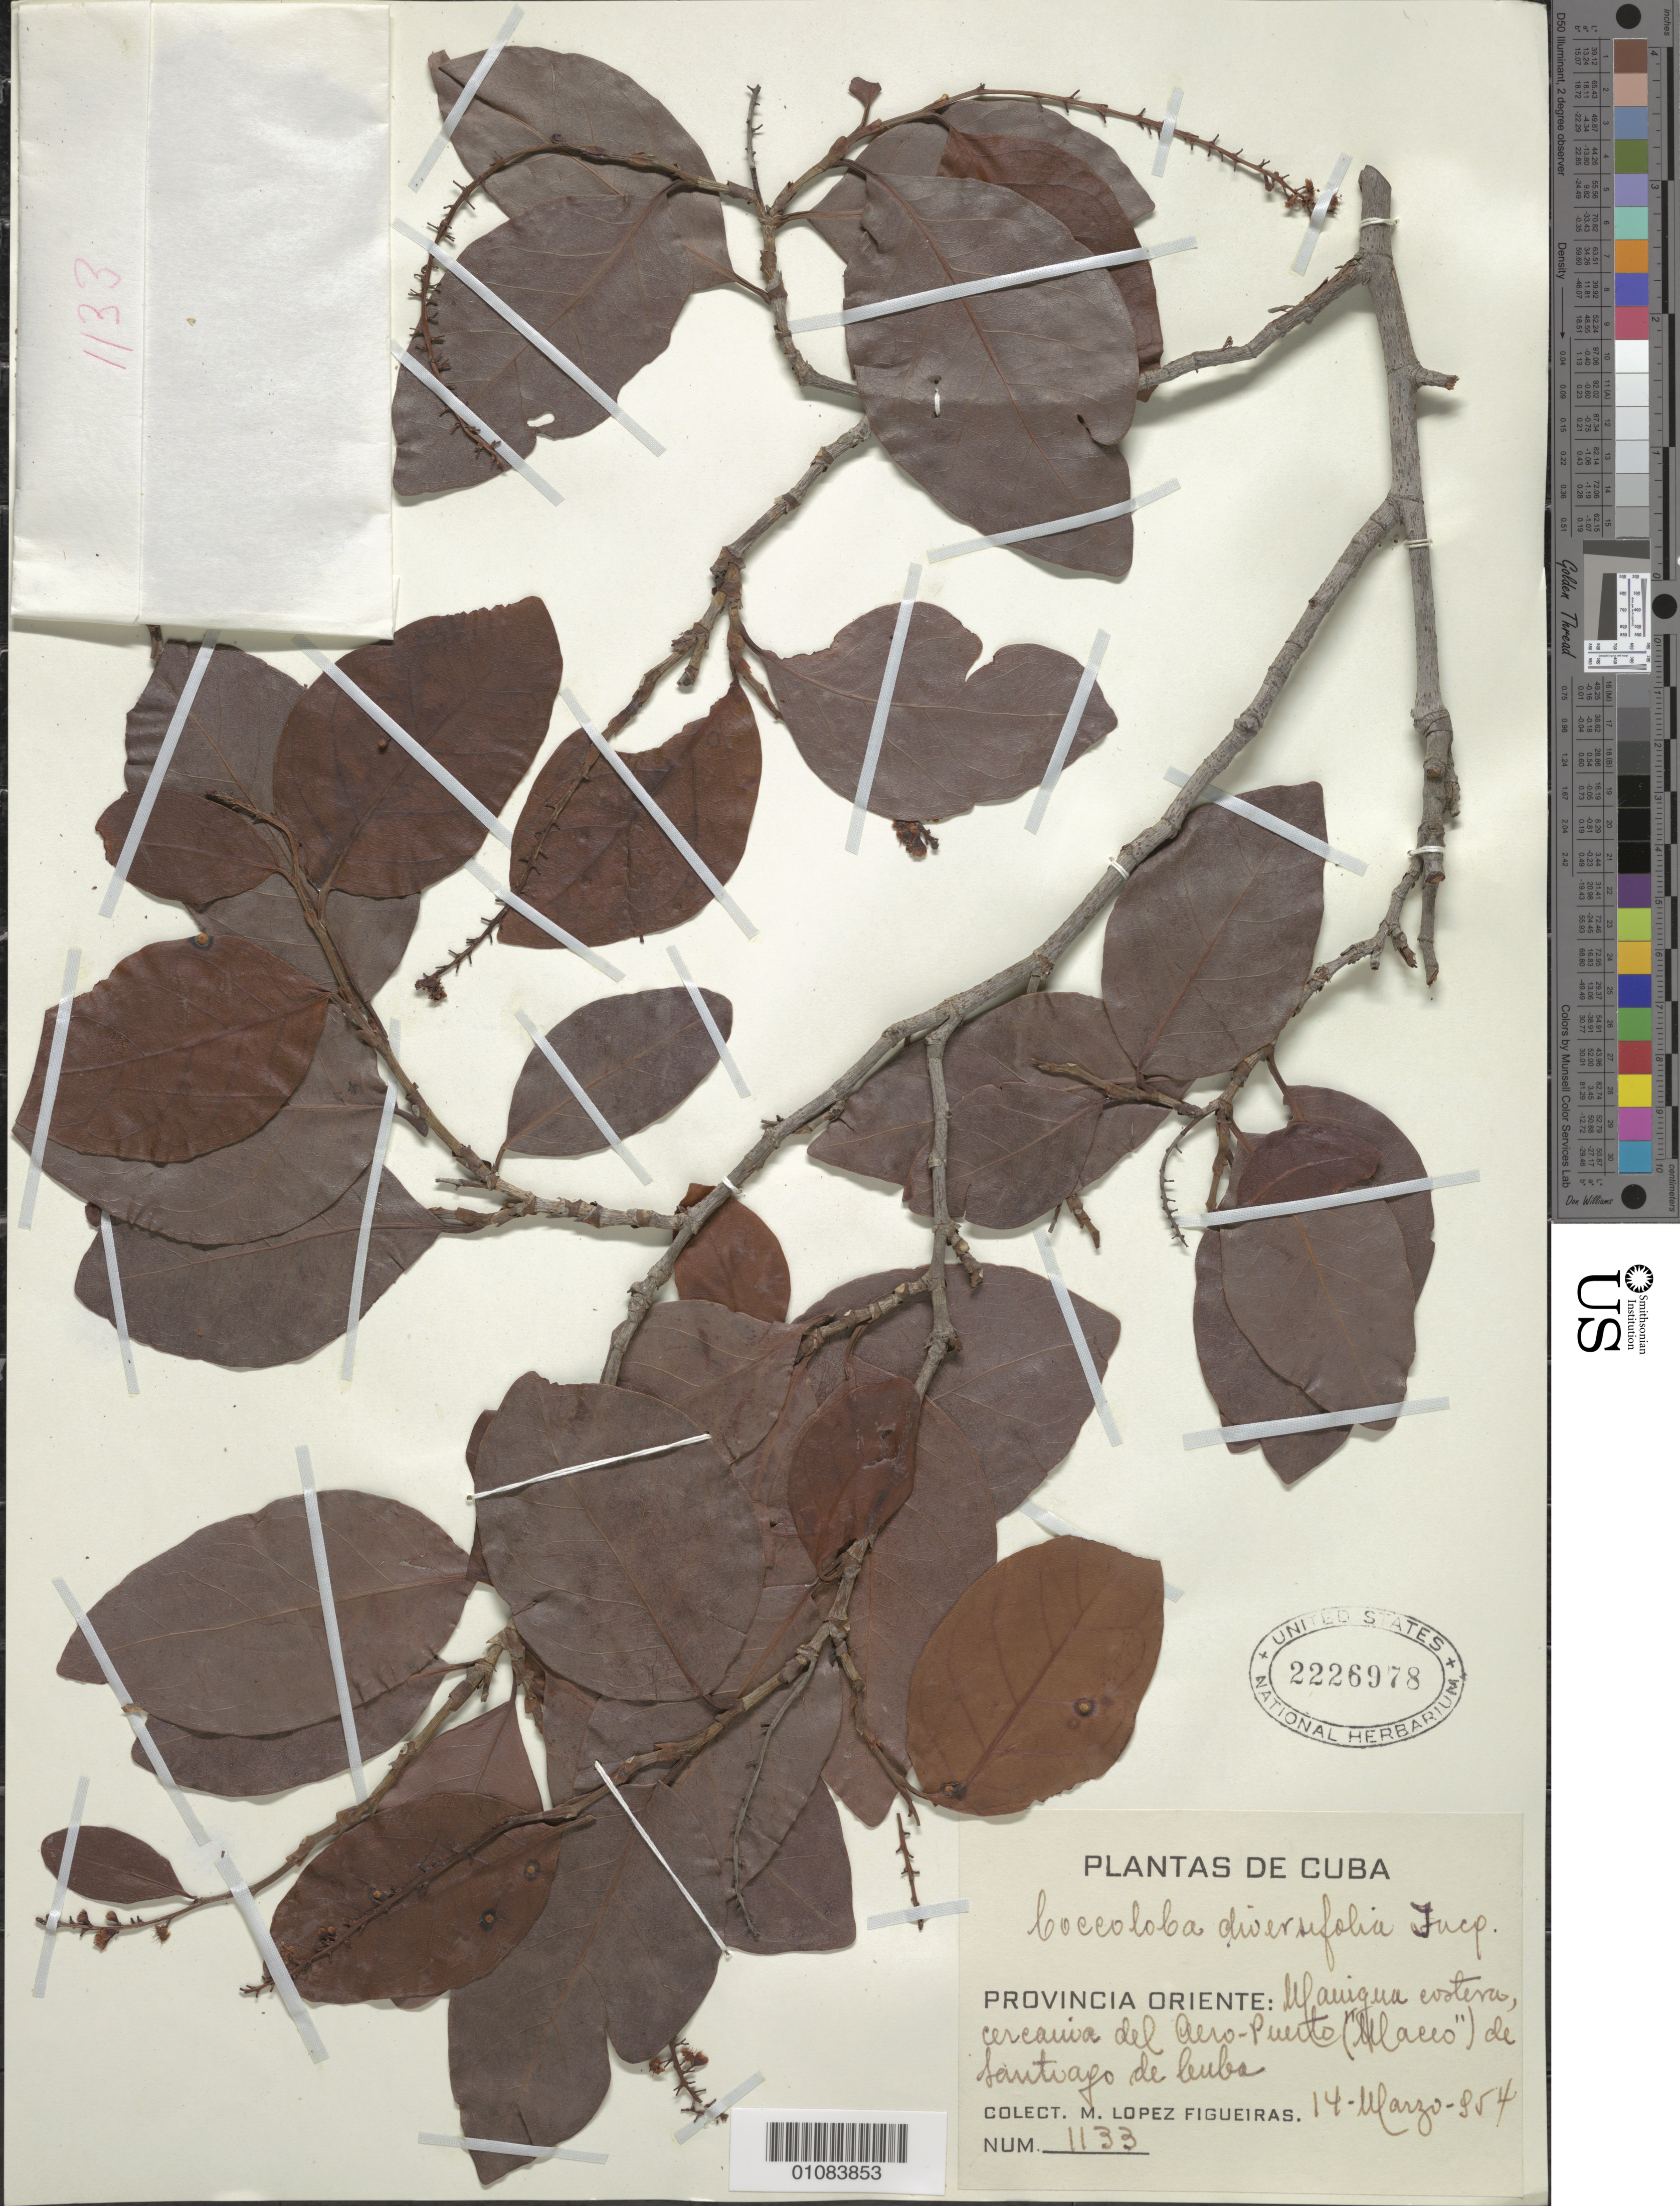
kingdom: Plantae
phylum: Tracheophyta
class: Magnoliopsida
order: Caryophyllales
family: Polygonaceae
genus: Coccoloba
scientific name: Coccoloba diversifolia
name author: Jacq.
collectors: M. López Figueiras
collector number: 1133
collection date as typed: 14 Mar 1954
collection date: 1954-03-14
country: Cuba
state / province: Santiago de Cuba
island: Cuba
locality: Provincia Oriente: Manigua eostera, cereauiva del Aero-Puerto de Santiago de Cuba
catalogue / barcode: US 2226978